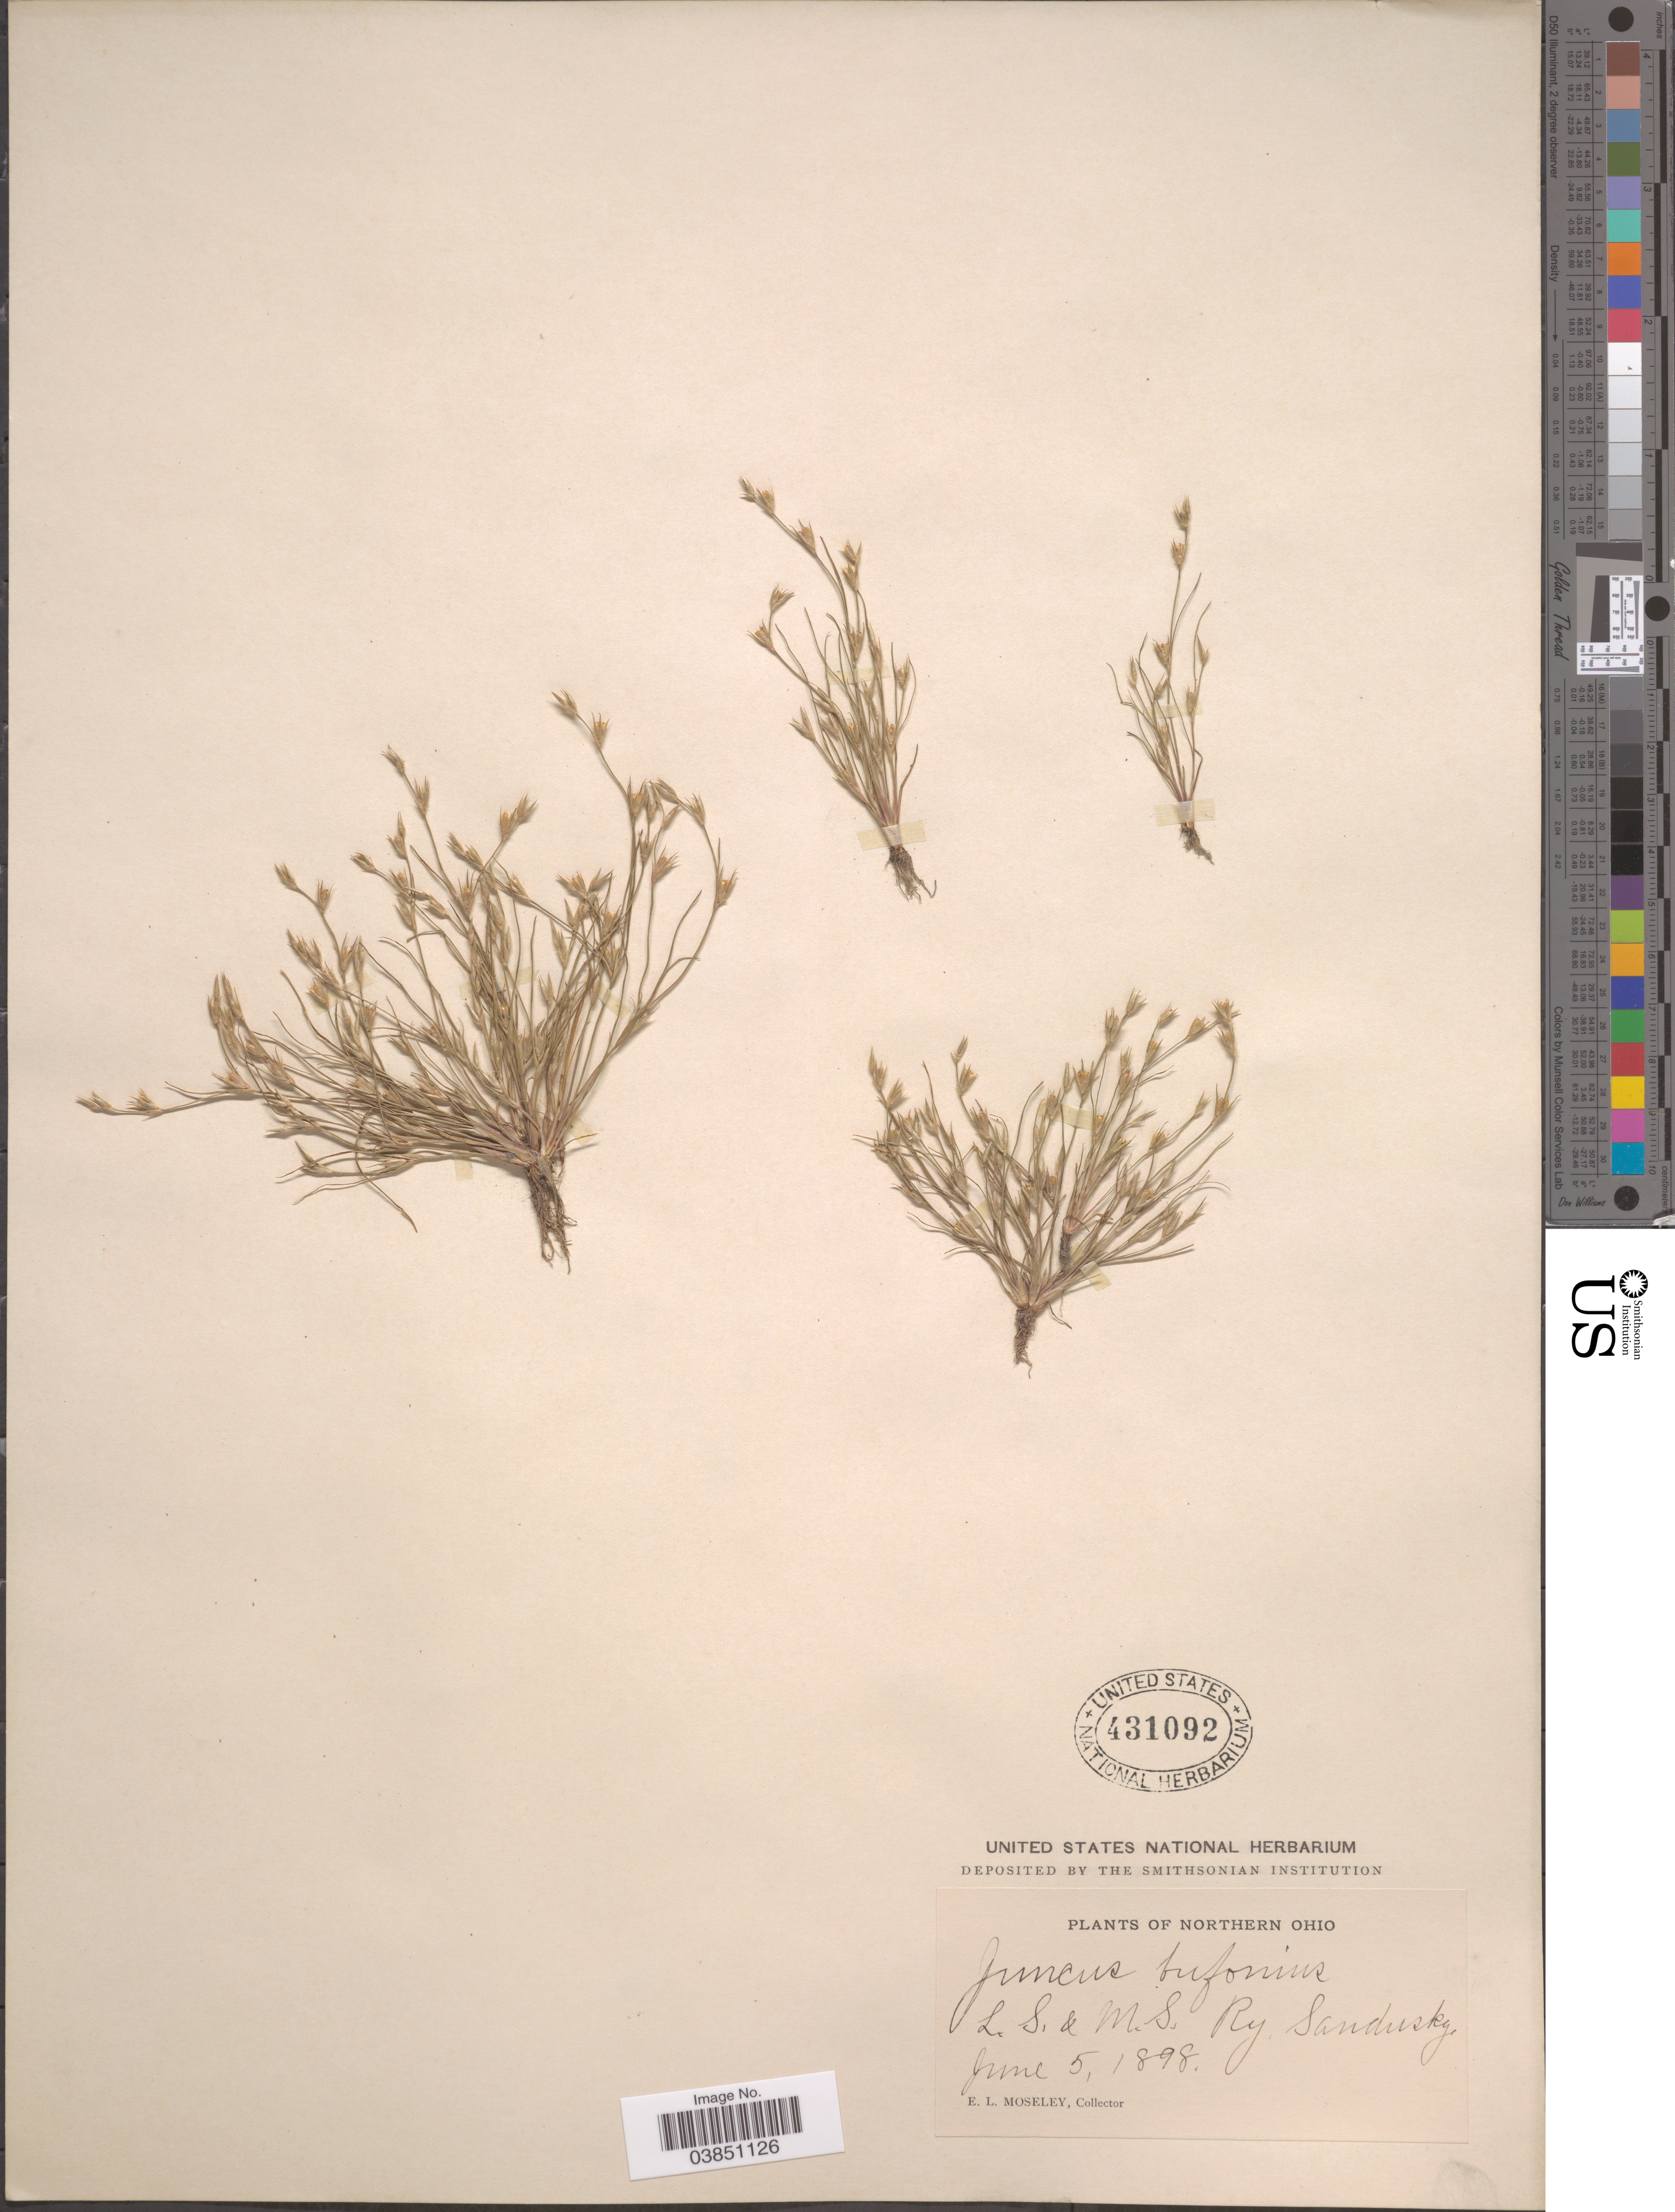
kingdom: Plantae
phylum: Tracheophyta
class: Liliopsida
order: Poales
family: Juncaceae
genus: Juncus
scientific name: Juncus bufonius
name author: L.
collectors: E. Moseley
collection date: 1898-06-05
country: United States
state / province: Ohio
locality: Northern Ohio. L. S. & M. S. Ry. Sandusky.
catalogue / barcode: US 431092